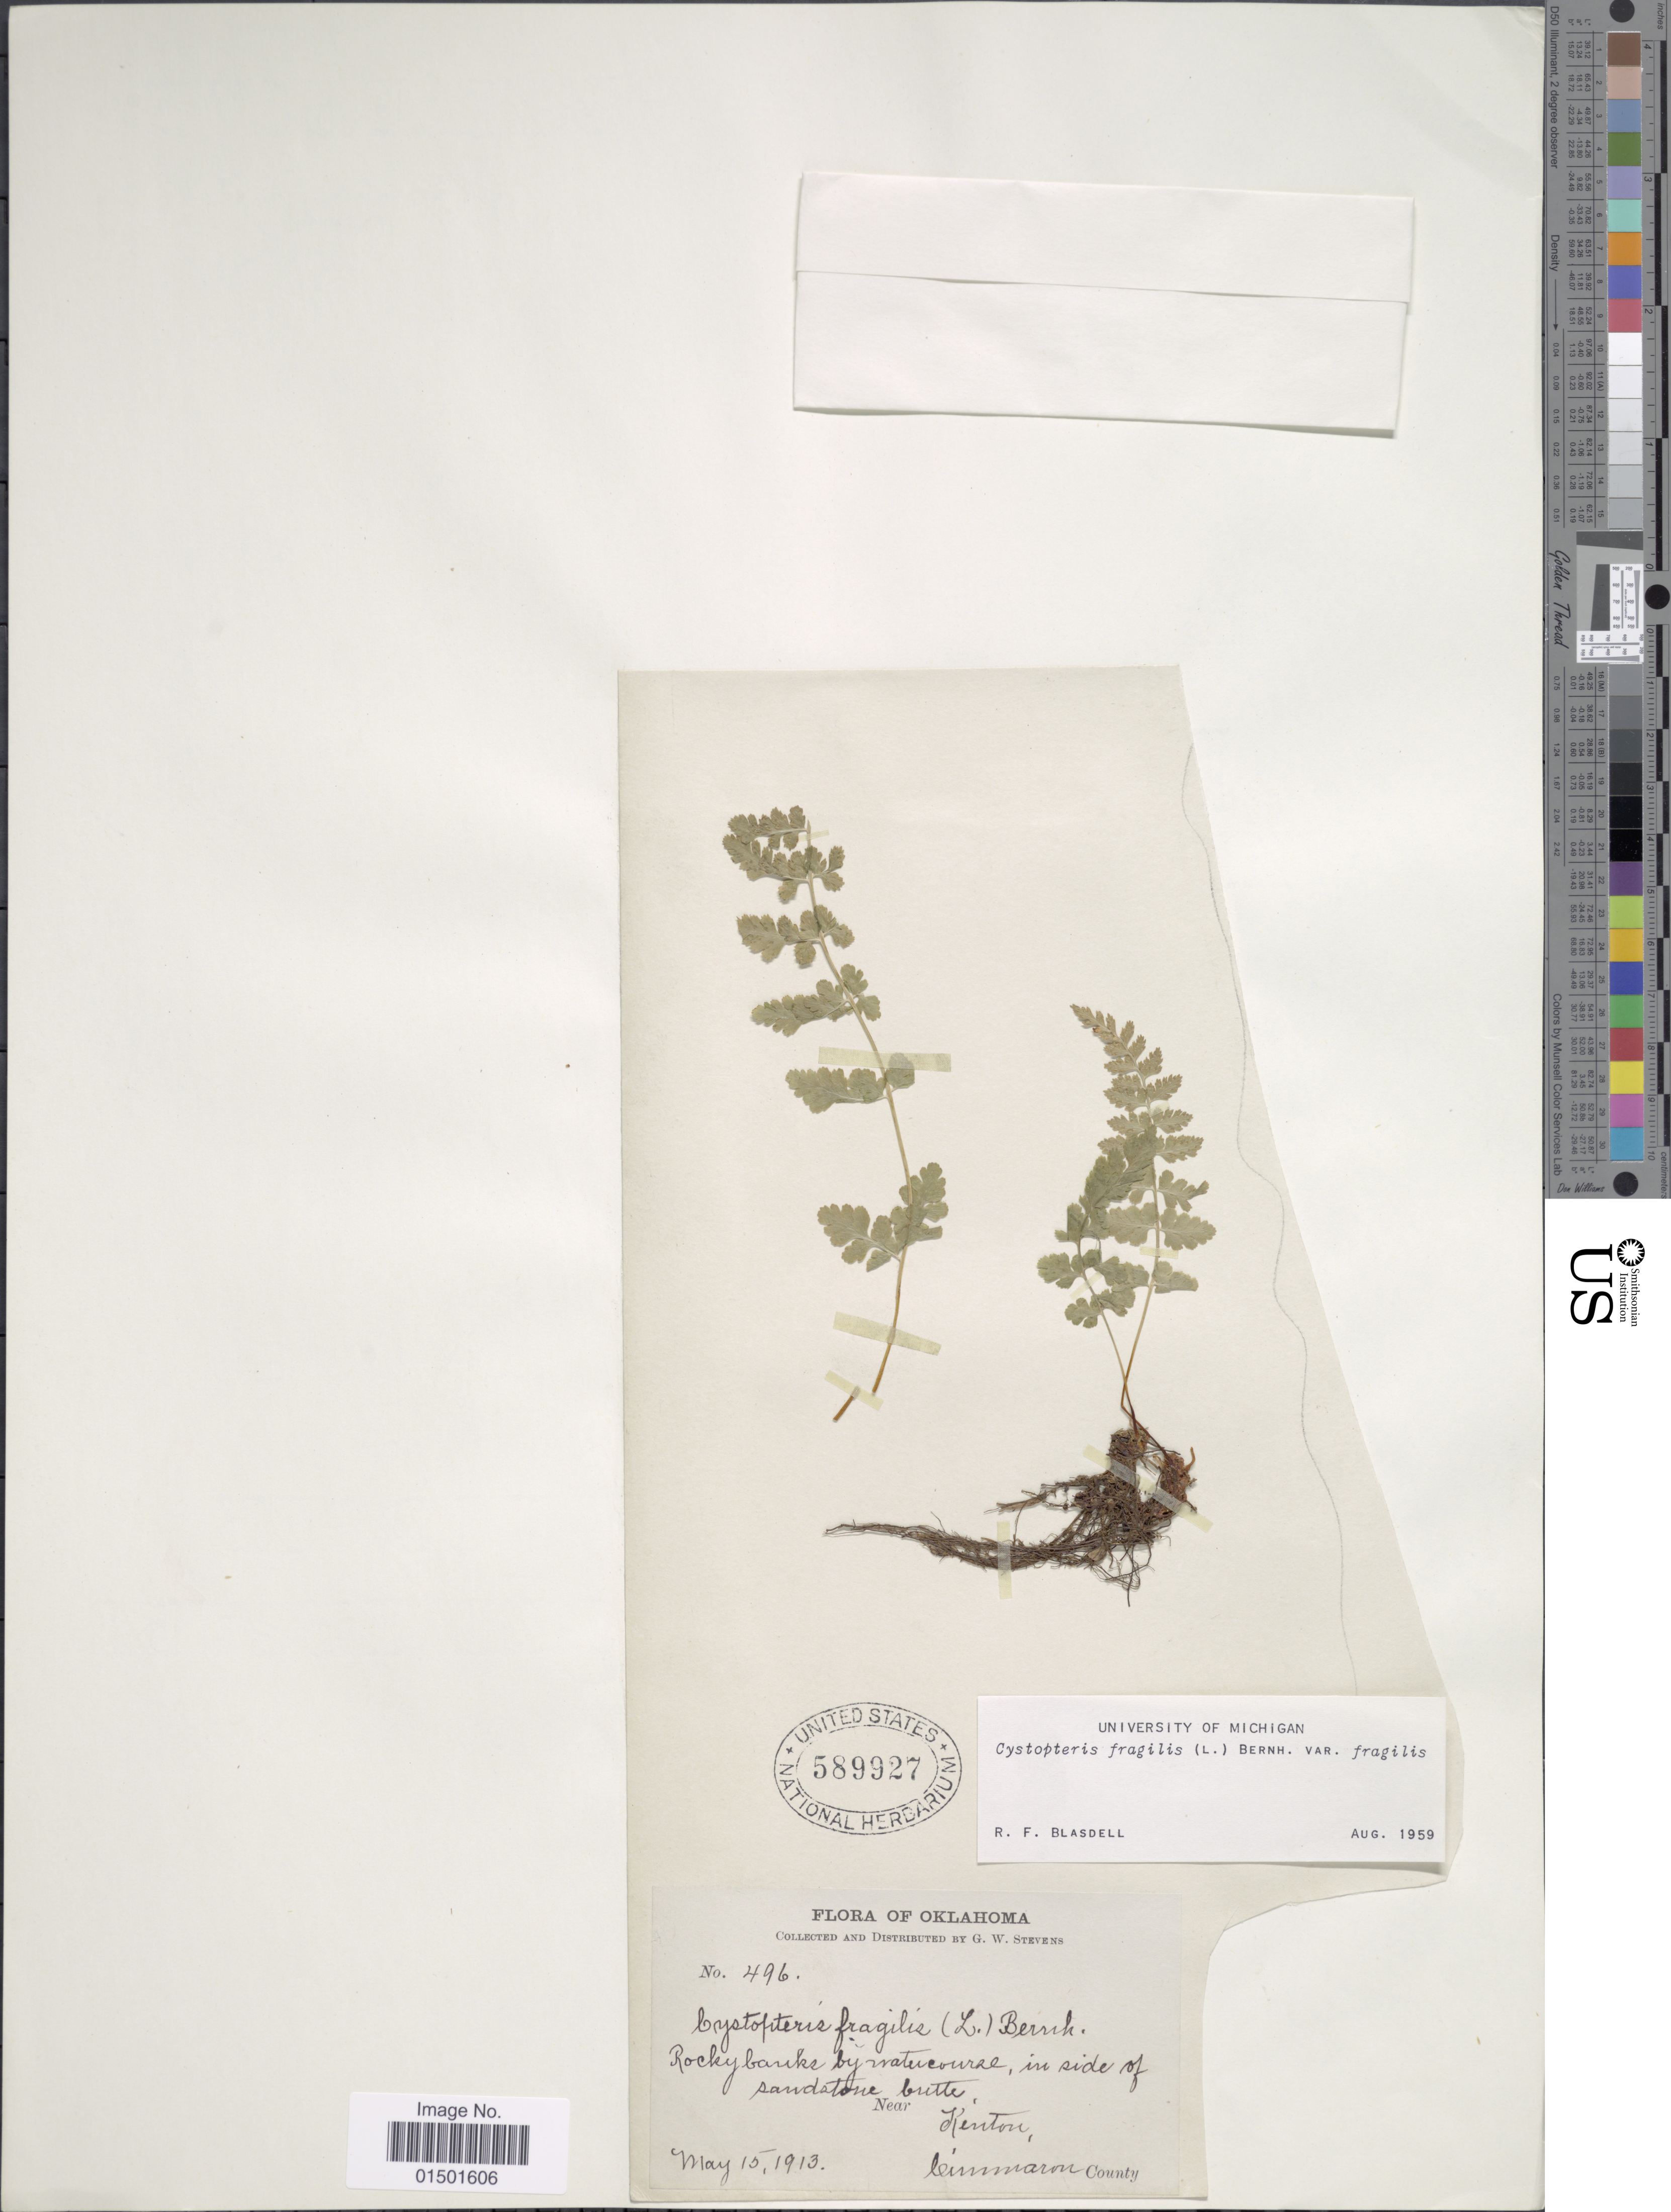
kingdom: Plantae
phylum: Tracheophyta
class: Polypodiopsida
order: Polypodiales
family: Cystopteridaceae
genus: Cystopteris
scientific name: Cystopteris fragilis var. fragilis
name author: (L.) Bernh.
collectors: G. W. Stevens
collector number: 496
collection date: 1913-05-15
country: United States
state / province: Oklahoma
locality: Rocky banks by water course, in side of sandstone butte, near Kenton, Cimmaron County.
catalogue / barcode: US 589927